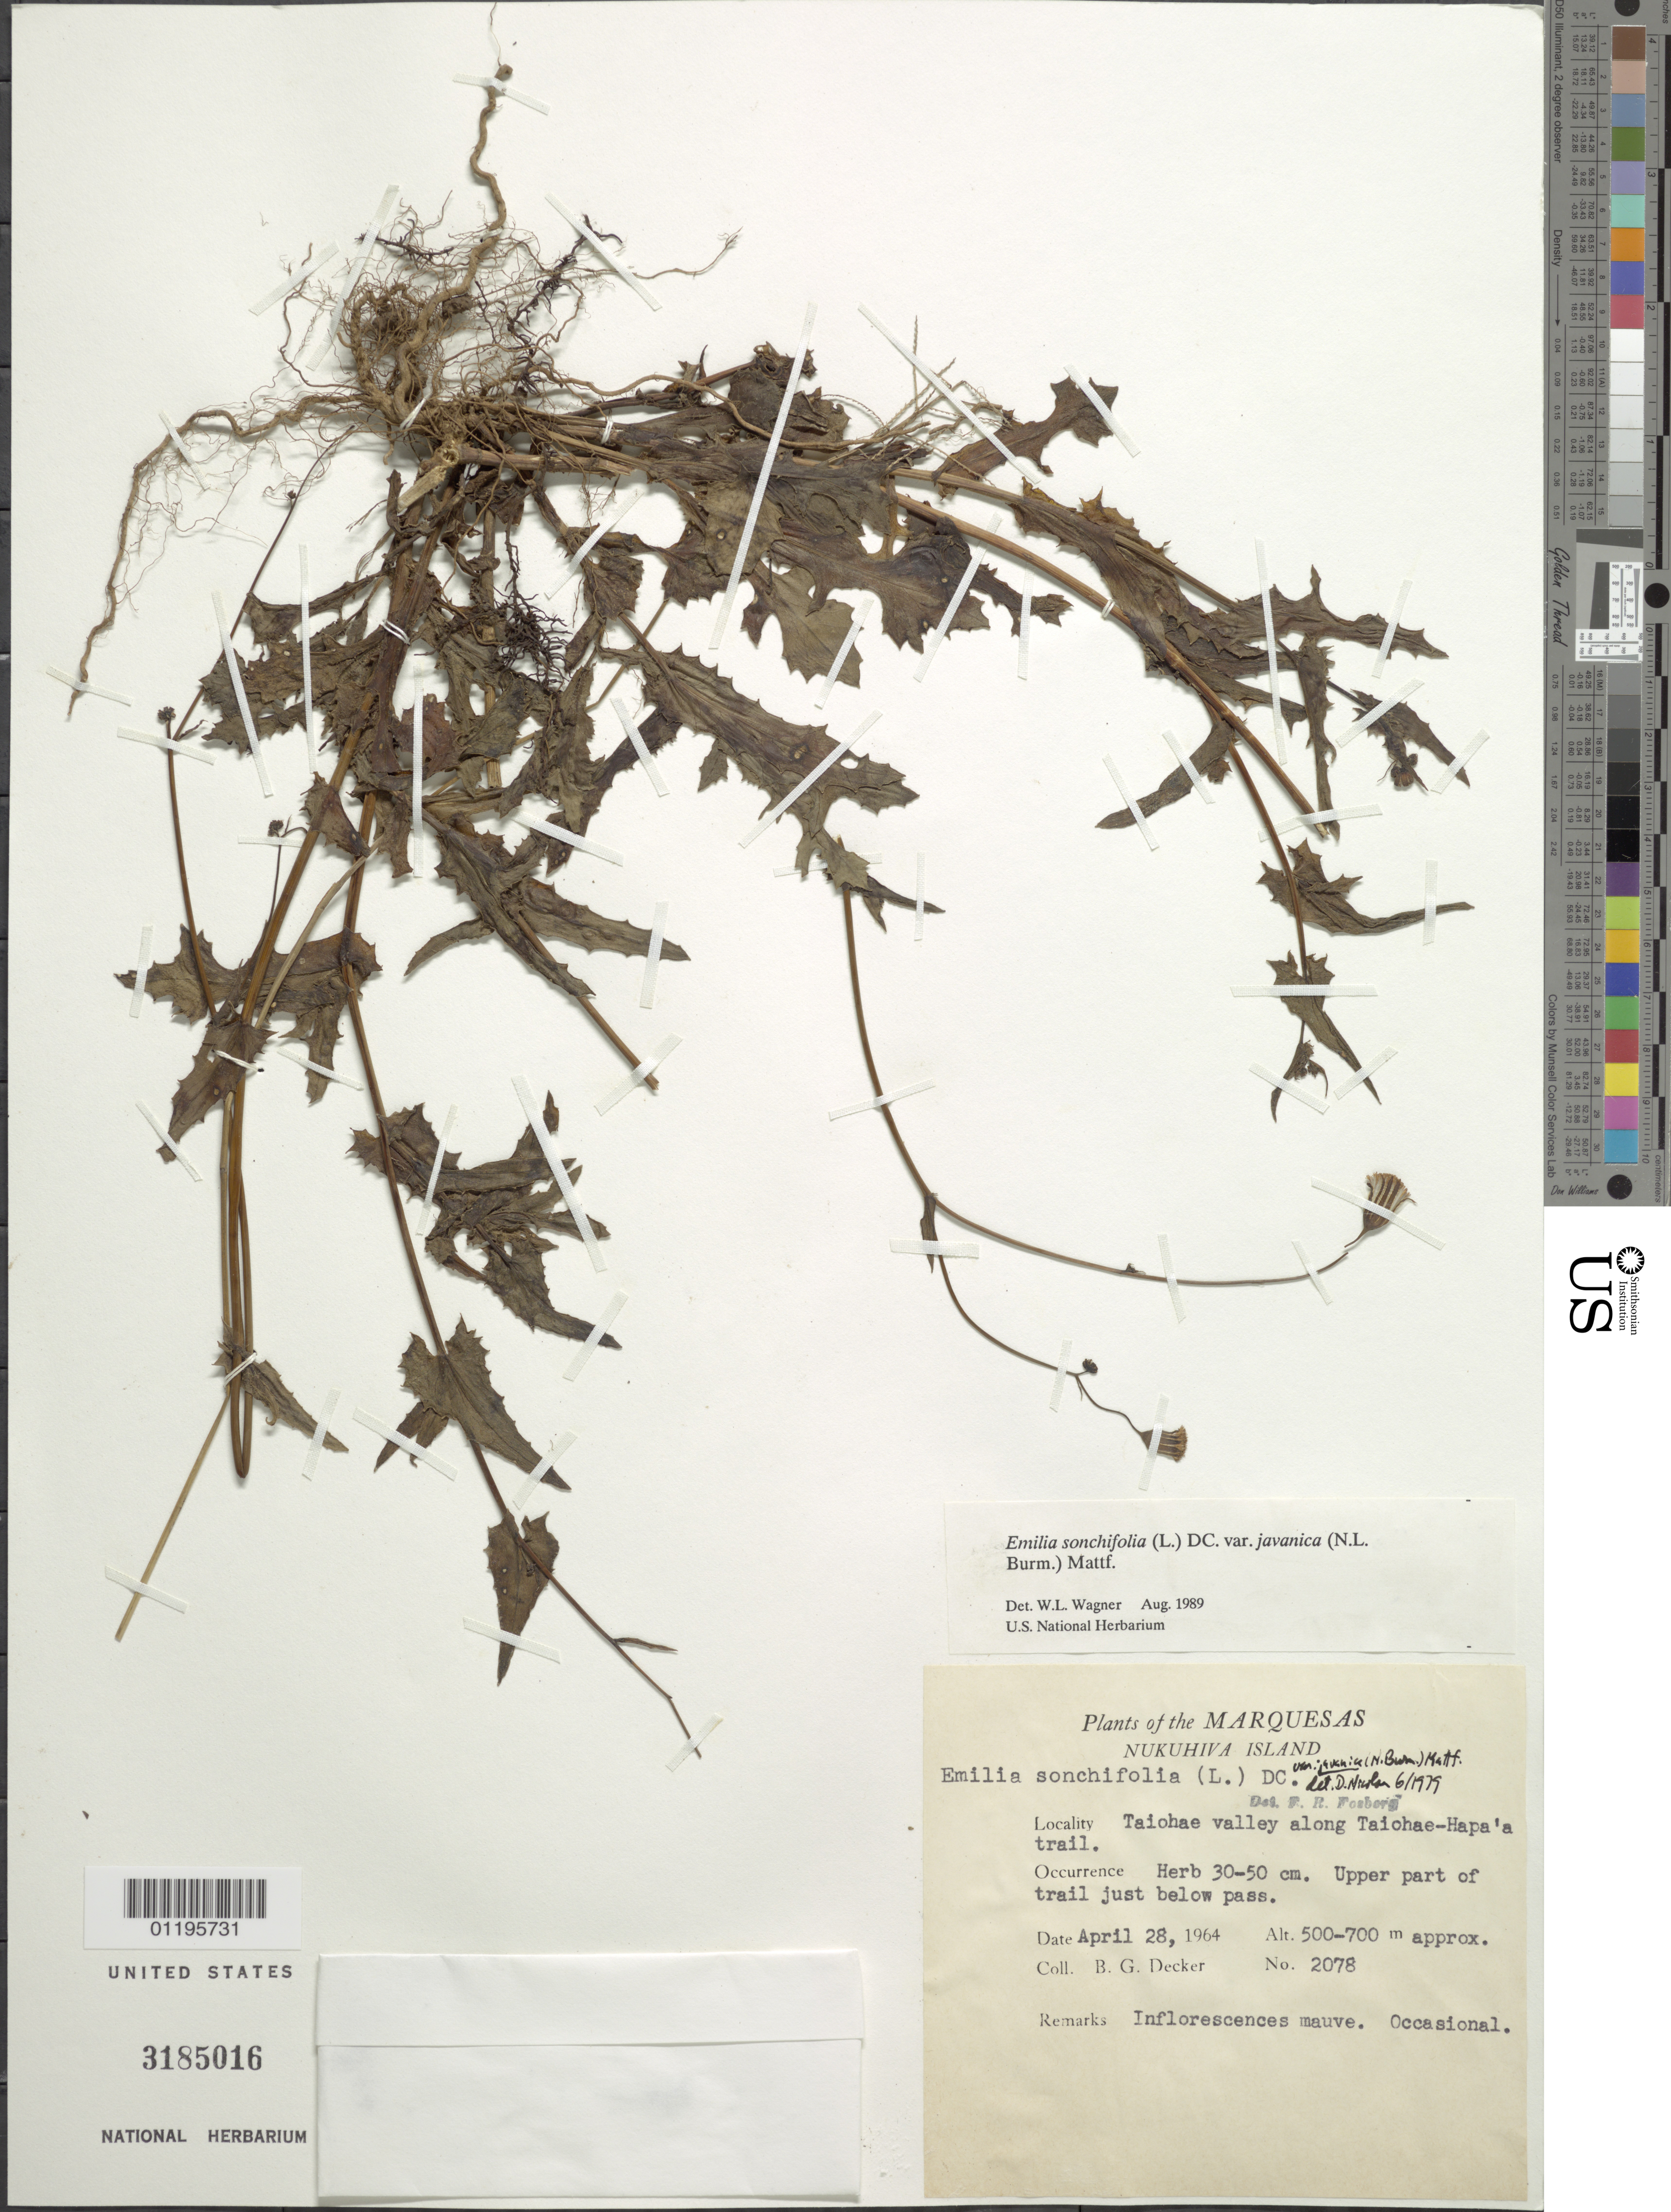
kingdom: Plantae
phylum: Tracheophyta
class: Magnoliopsida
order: Asterales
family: Asteraceae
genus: Emilia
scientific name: Emilia sonchifolia var. javanica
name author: (Burm. f.) Mattf.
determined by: Wagner, W. L., (BOT), Smithsonian Institution - National Museum of Natural History (UNITED STATES)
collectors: B. G. Decker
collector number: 2078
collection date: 1964-04-28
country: French Polynesia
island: Nuku Hiva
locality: Taiohae Valley along Taiohae-Hapa'a Trail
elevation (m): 500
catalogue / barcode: US 3185016